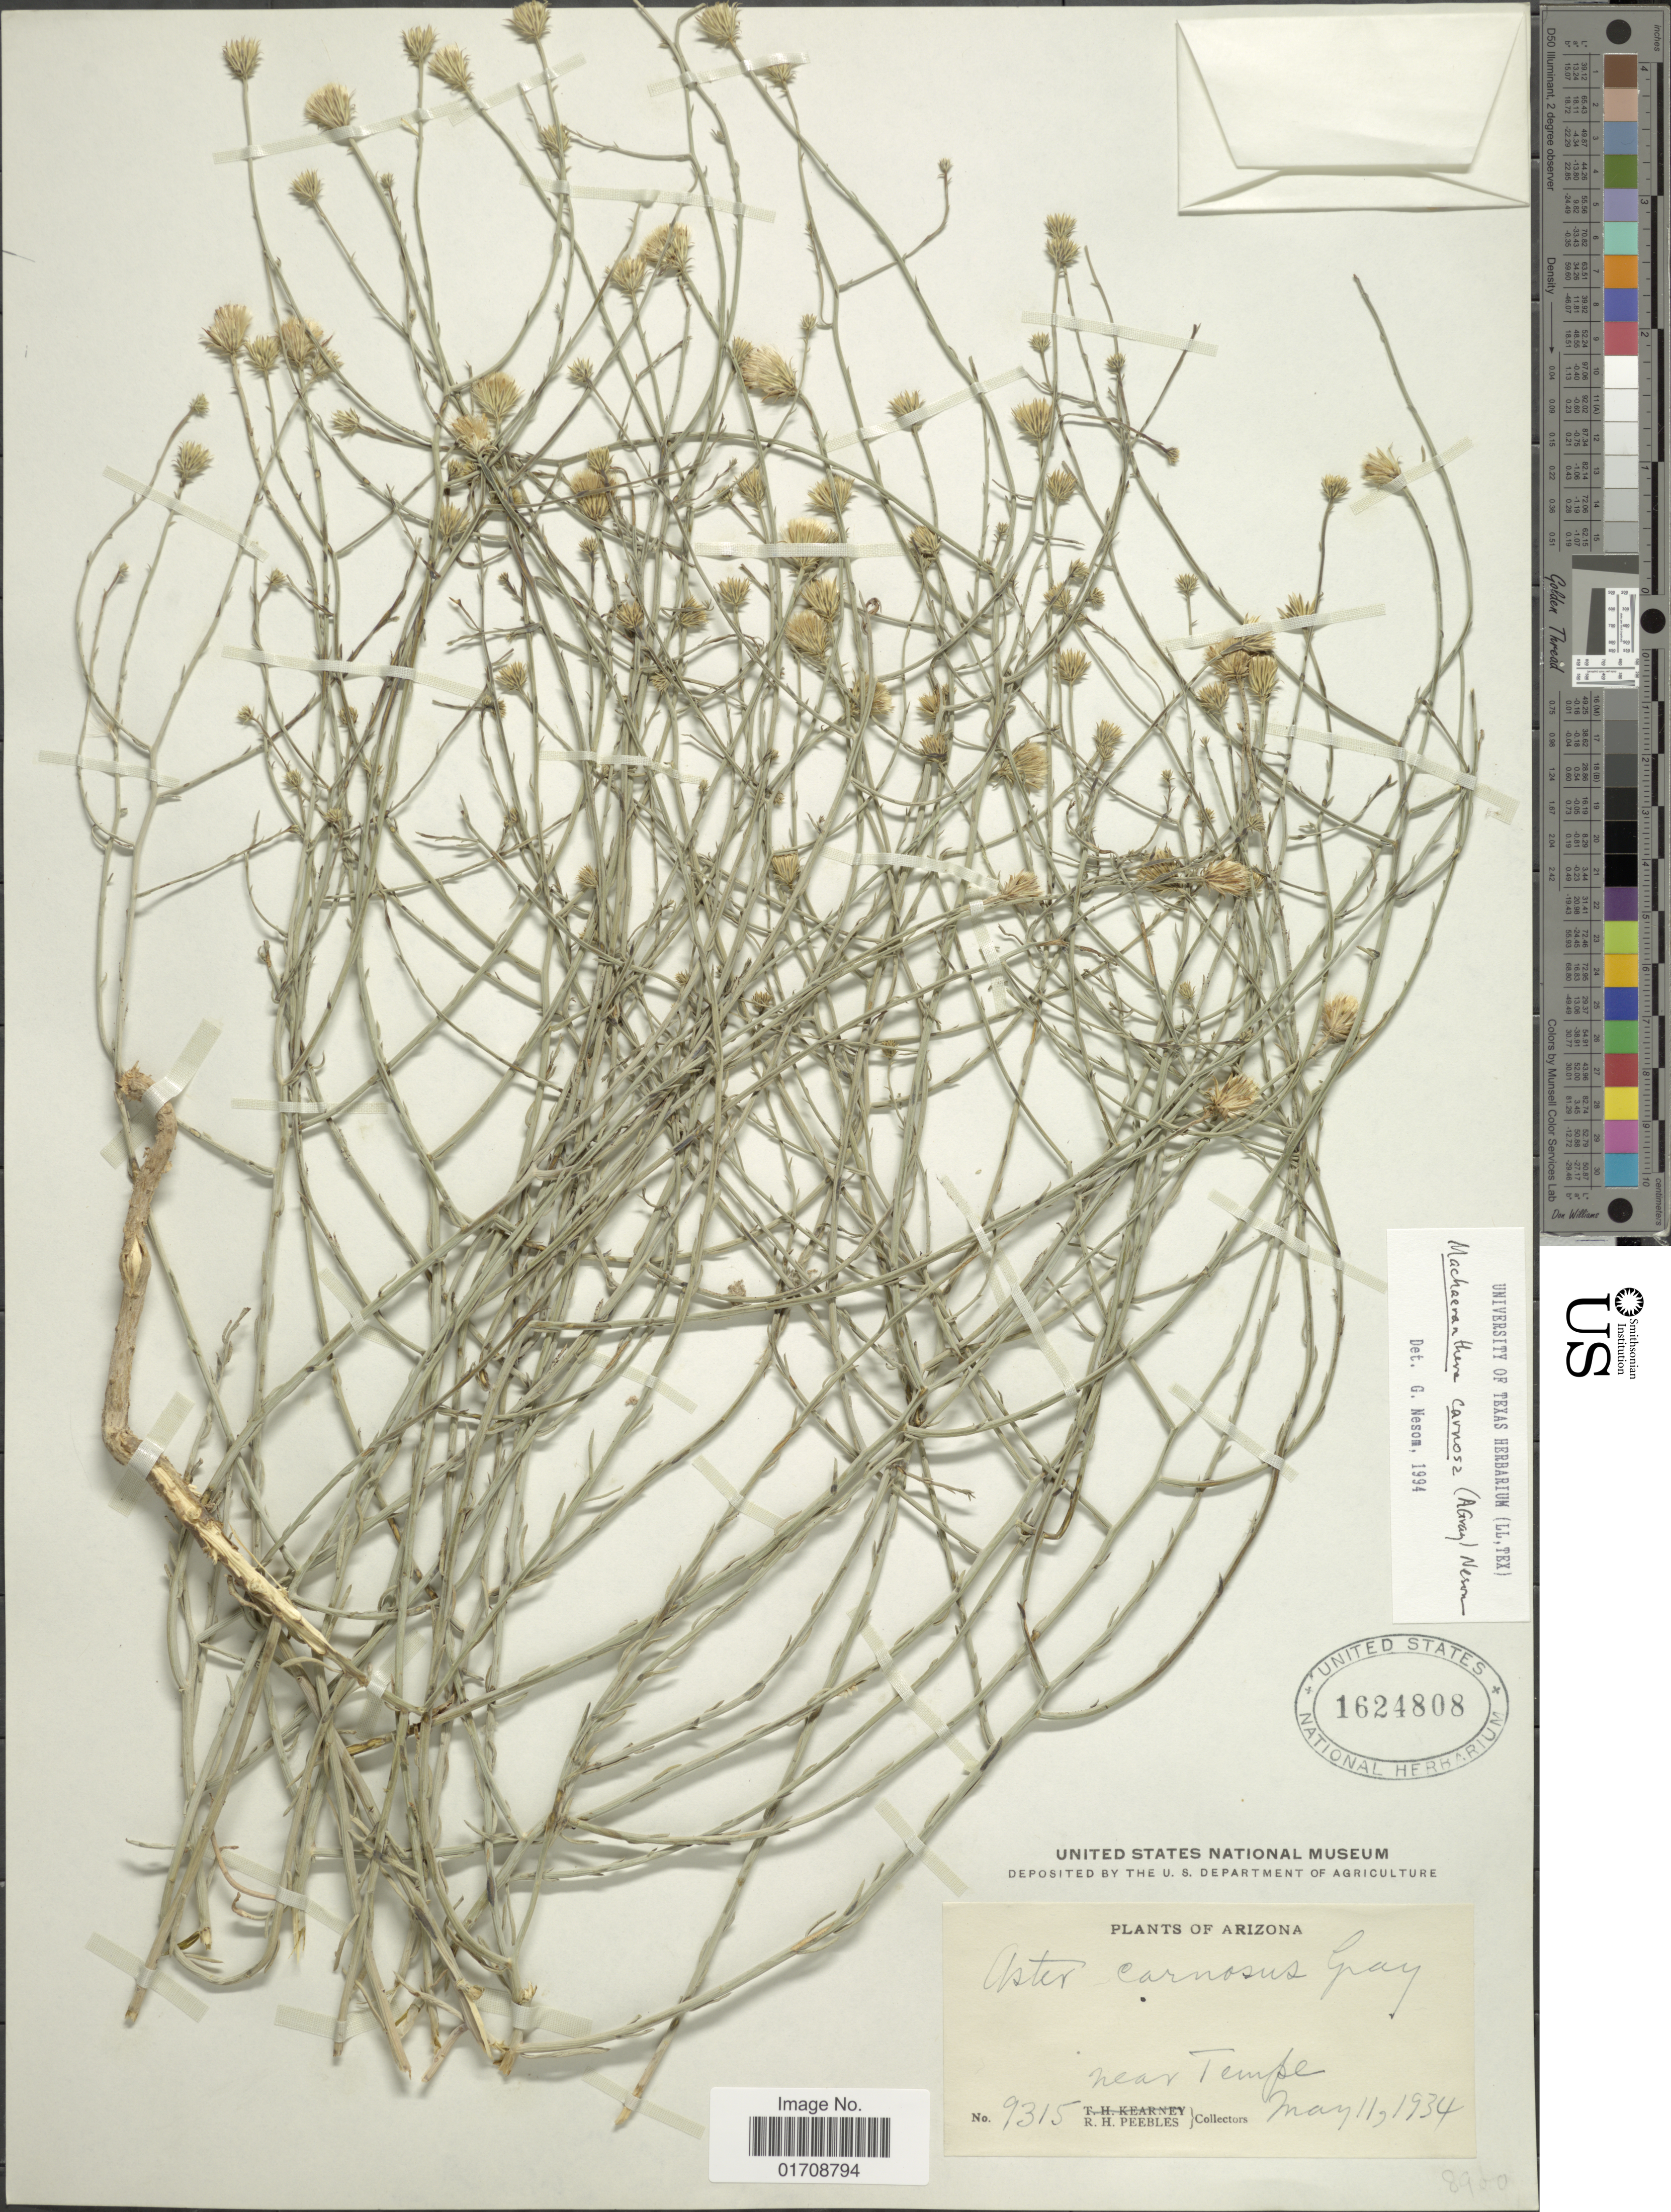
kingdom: Plantae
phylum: Tracheophyta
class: Magnoliopsida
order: Asterales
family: Asteraceae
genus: Machaeranthera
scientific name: Machaeranthera carnosa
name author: (A. Gray) G.L. Nesom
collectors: R. H. Peebles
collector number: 9315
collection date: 1934-05-11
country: United States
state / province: Arizona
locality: Near Tempe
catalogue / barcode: US 1624808